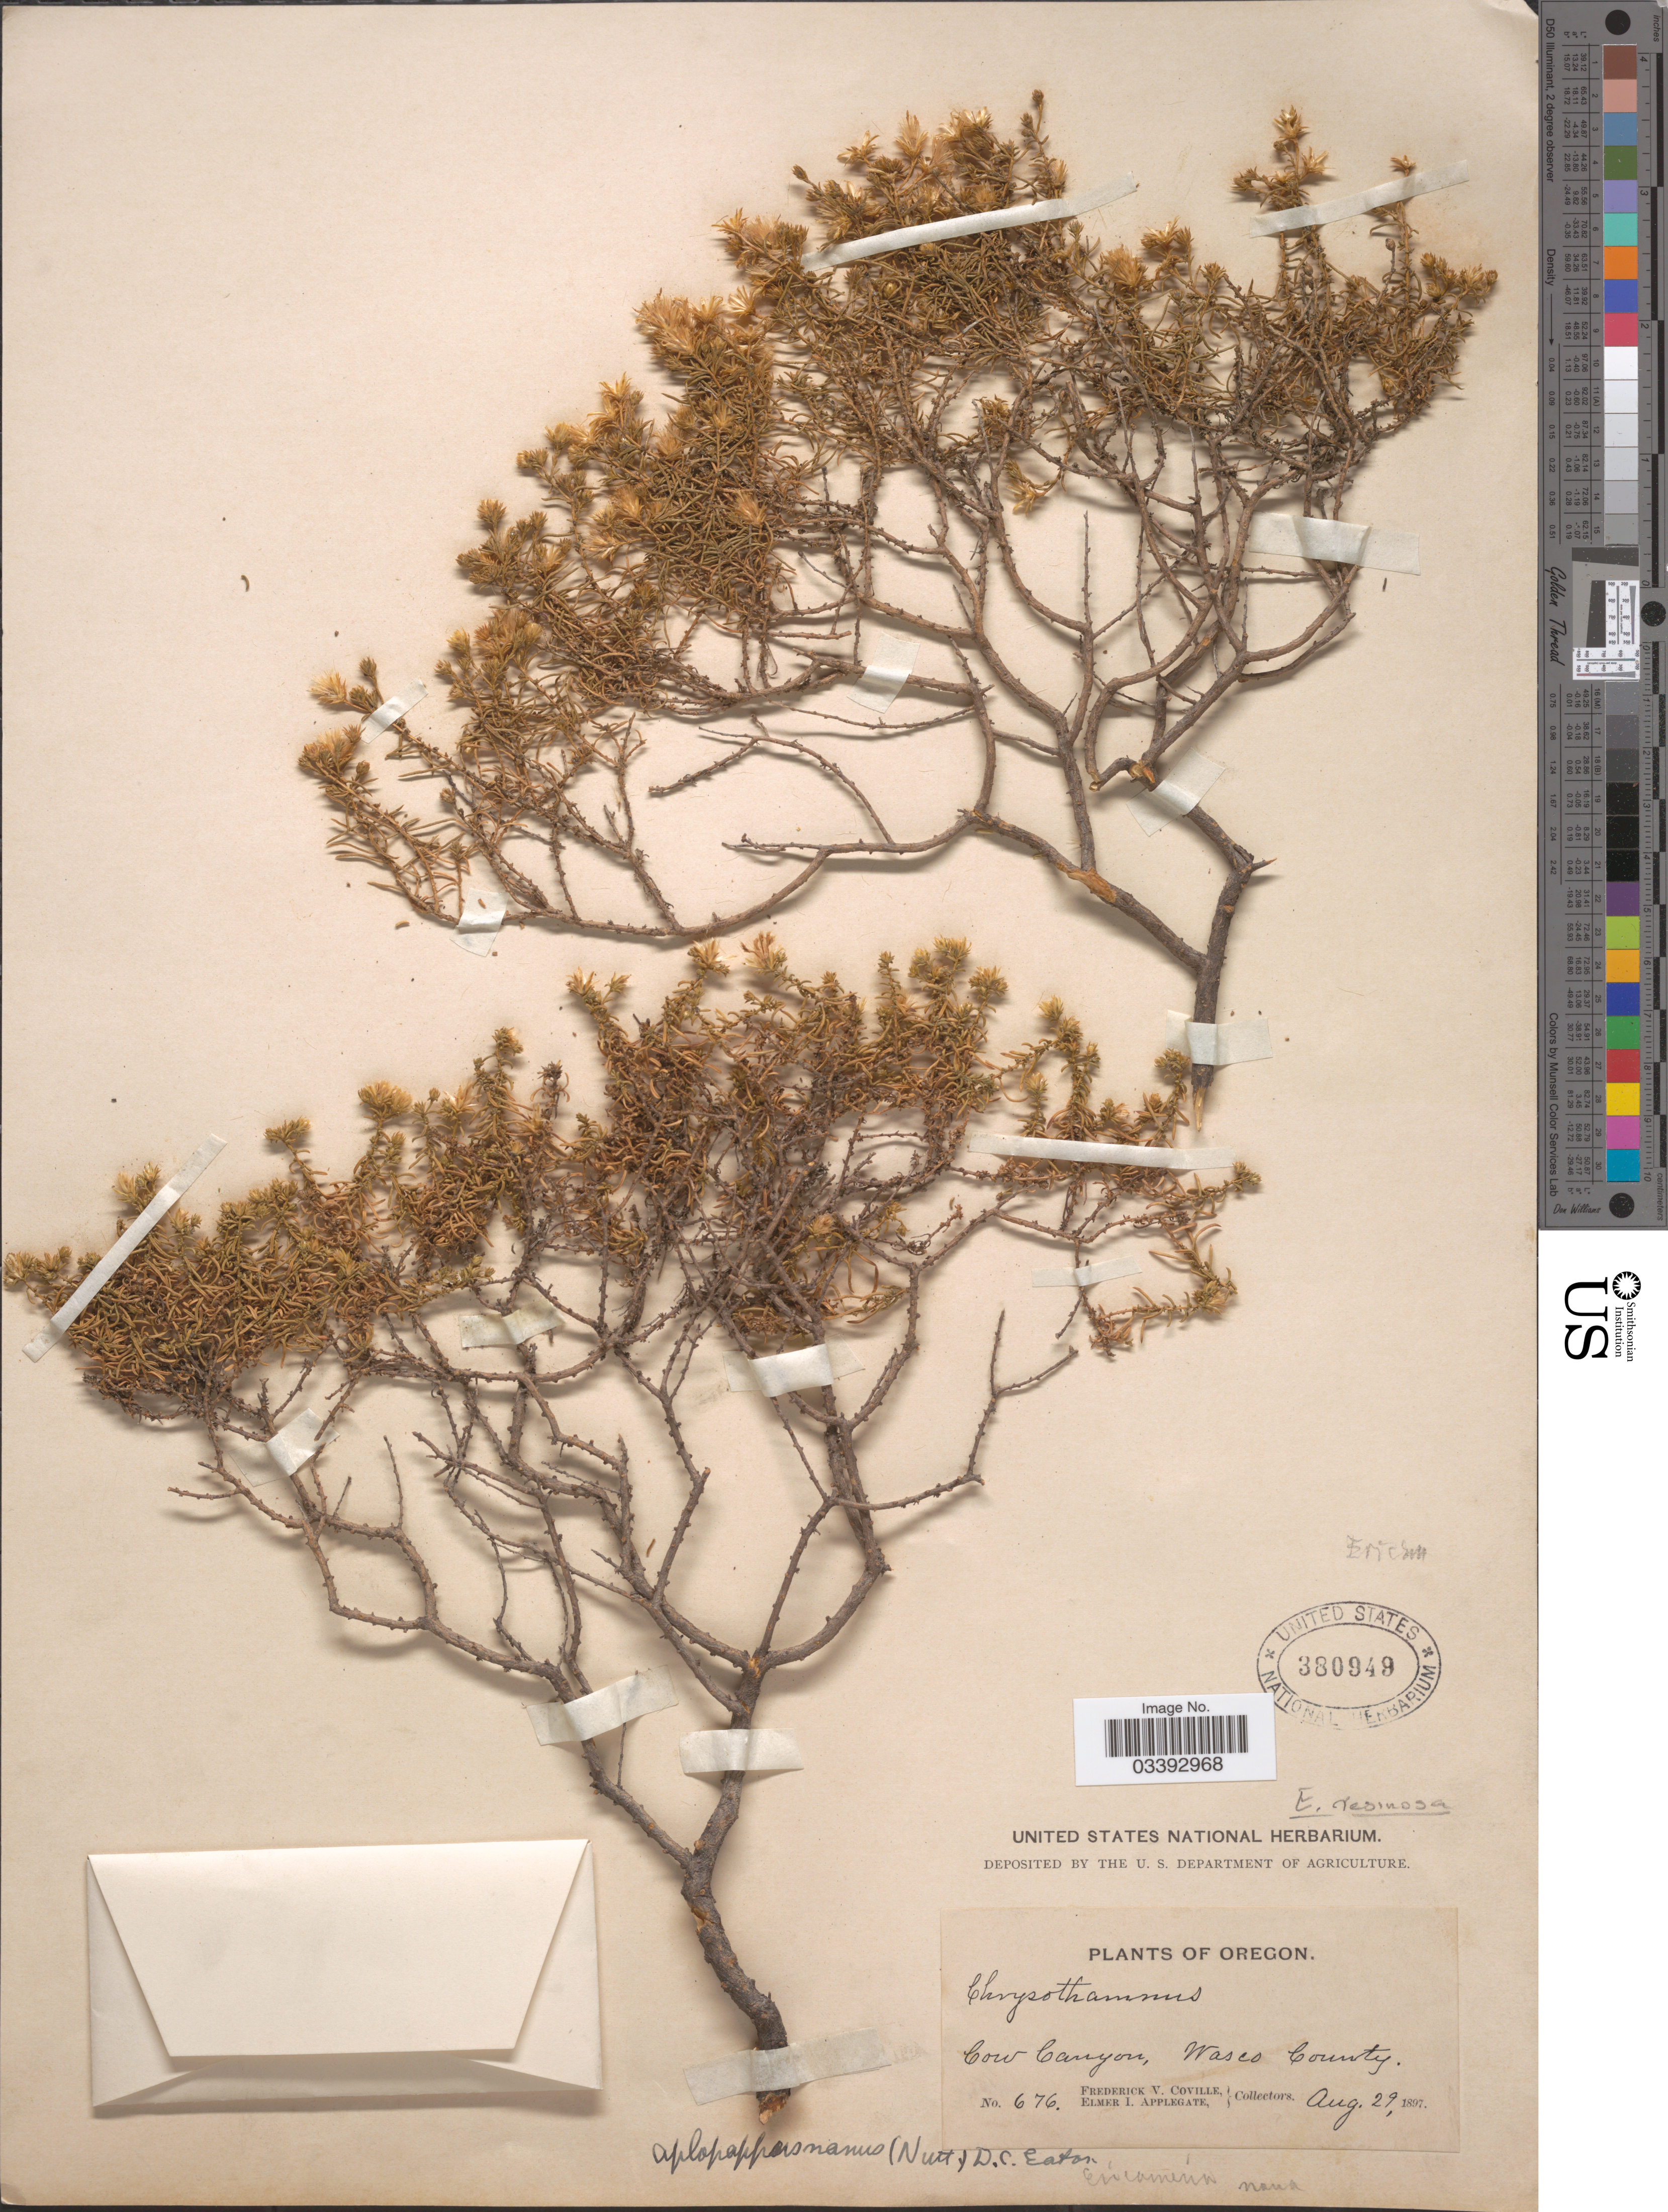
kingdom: Plantae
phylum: Tracheophyta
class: Magnoliopsida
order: Asterales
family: Asteraceae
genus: Ericameria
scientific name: Ericameria resinosa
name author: Nutt.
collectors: F. V. Coville & E. I. Applegate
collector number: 676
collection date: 1897-08-29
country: United States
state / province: Oregon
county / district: Wasco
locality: Cow Canyon, Wasco County.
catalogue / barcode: US 380949